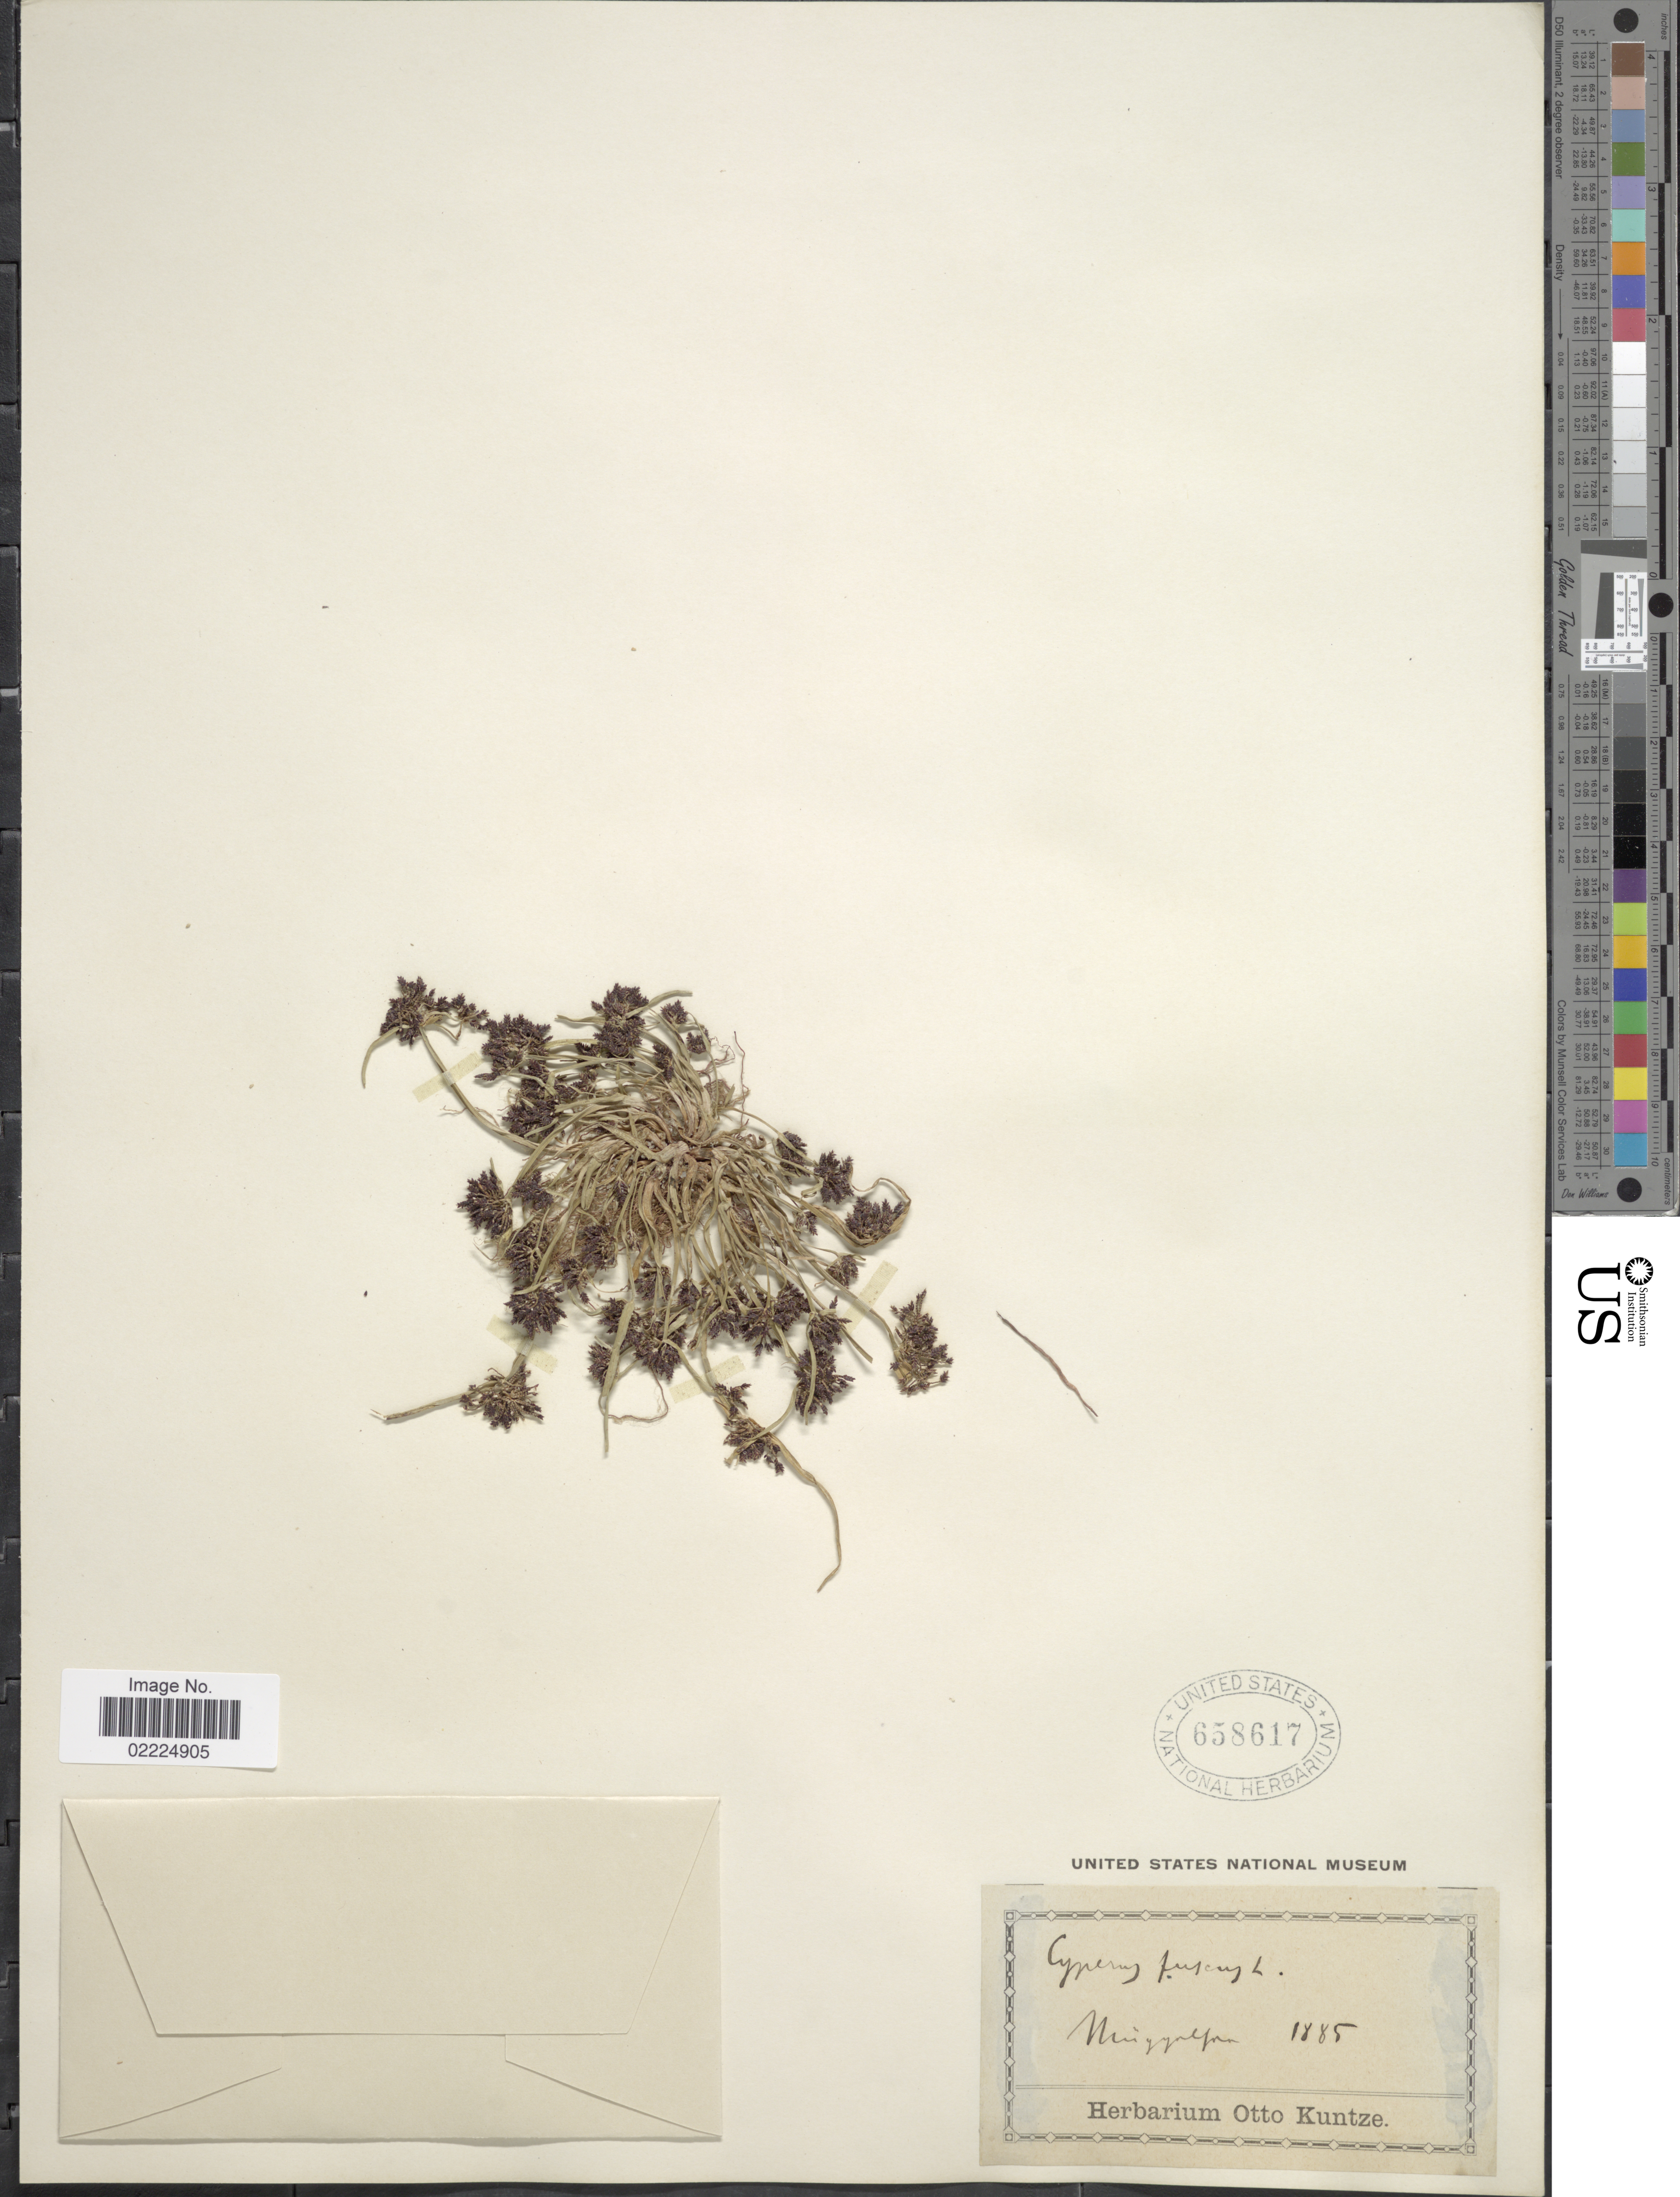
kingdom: Plantae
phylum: Tracheophyta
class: Liliopsida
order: Poales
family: Cyperaceae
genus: Cyperus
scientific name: Cyperus fuscus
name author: L.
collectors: ex herb. Otto Kuntze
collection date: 1885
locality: Minggulfen [interpreted]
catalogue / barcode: US 658617